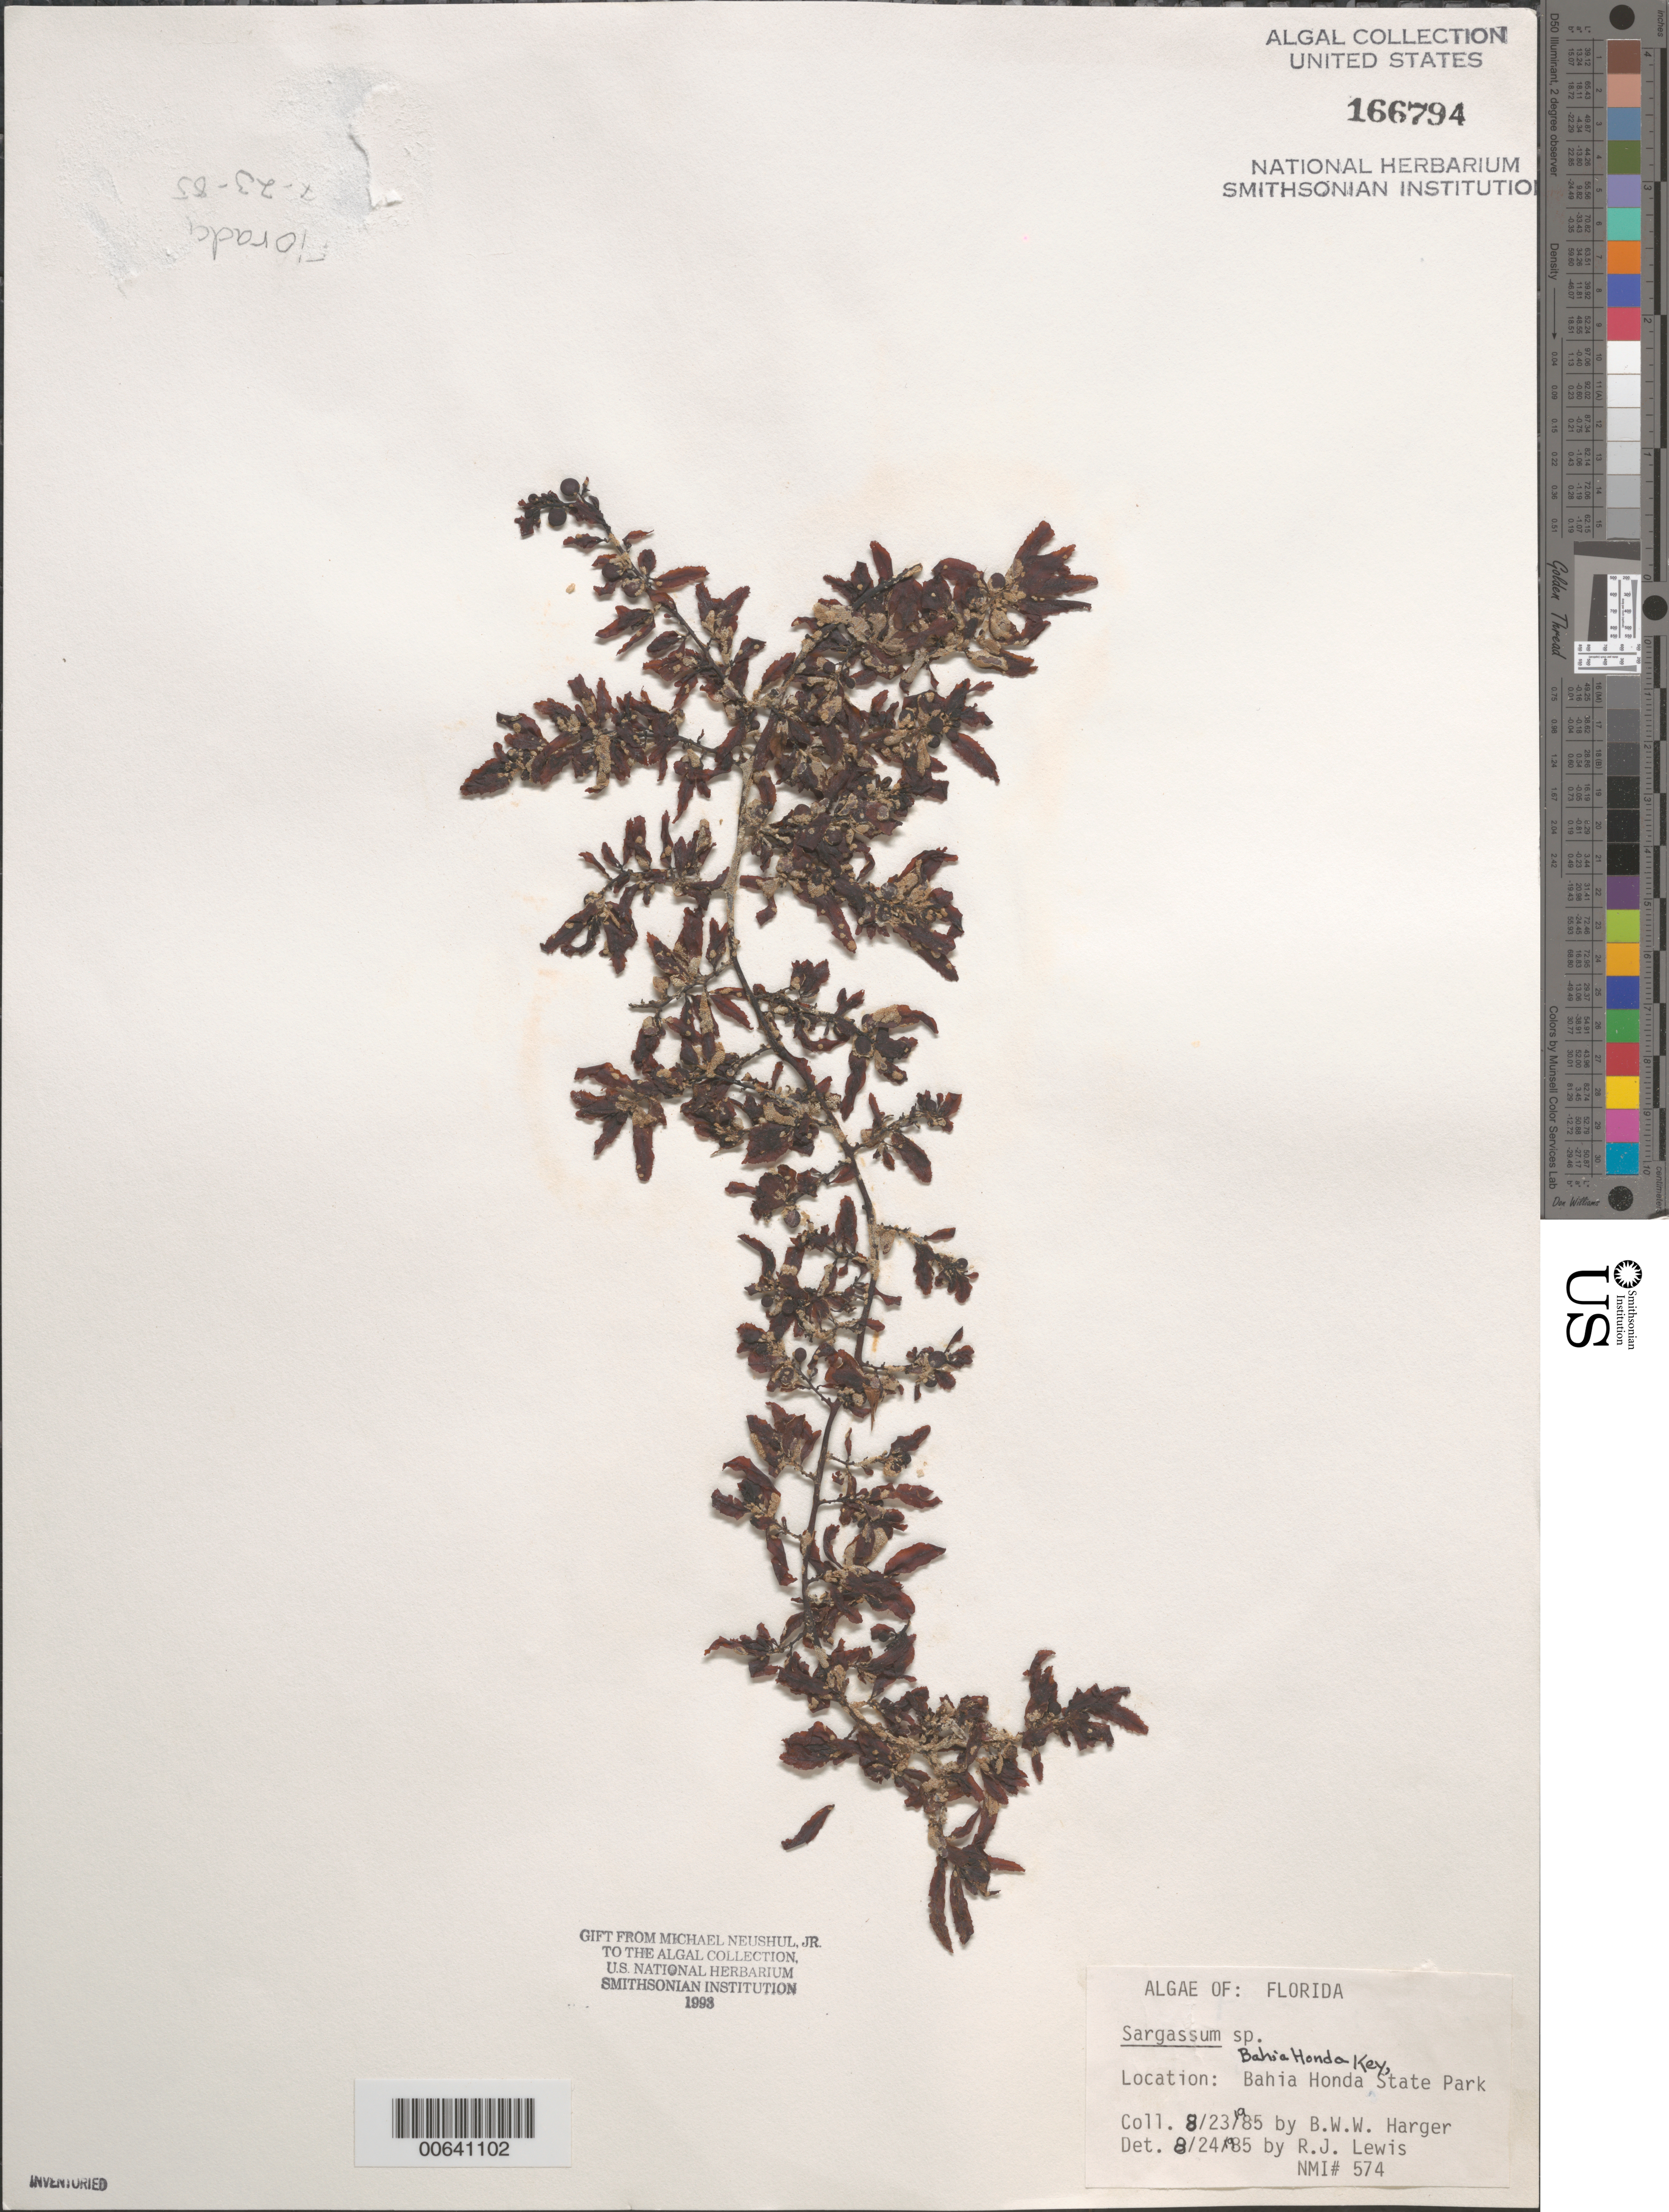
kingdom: Chromista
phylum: Ochrophyta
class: Phaeophyceae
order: Fucales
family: Sargassaceae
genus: Sargassum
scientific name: Sargassum pteropleuron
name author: Grunow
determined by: Lewis, R. J.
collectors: B. W. Harger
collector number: NMI 574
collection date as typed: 23 Aug 1985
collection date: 1985-08-23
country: United States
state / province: Florida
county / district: Monroe County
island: Bahia Honda Key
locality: Bahia Honda State Park [Bahia Honda Key State Park]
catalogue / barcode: US 166794